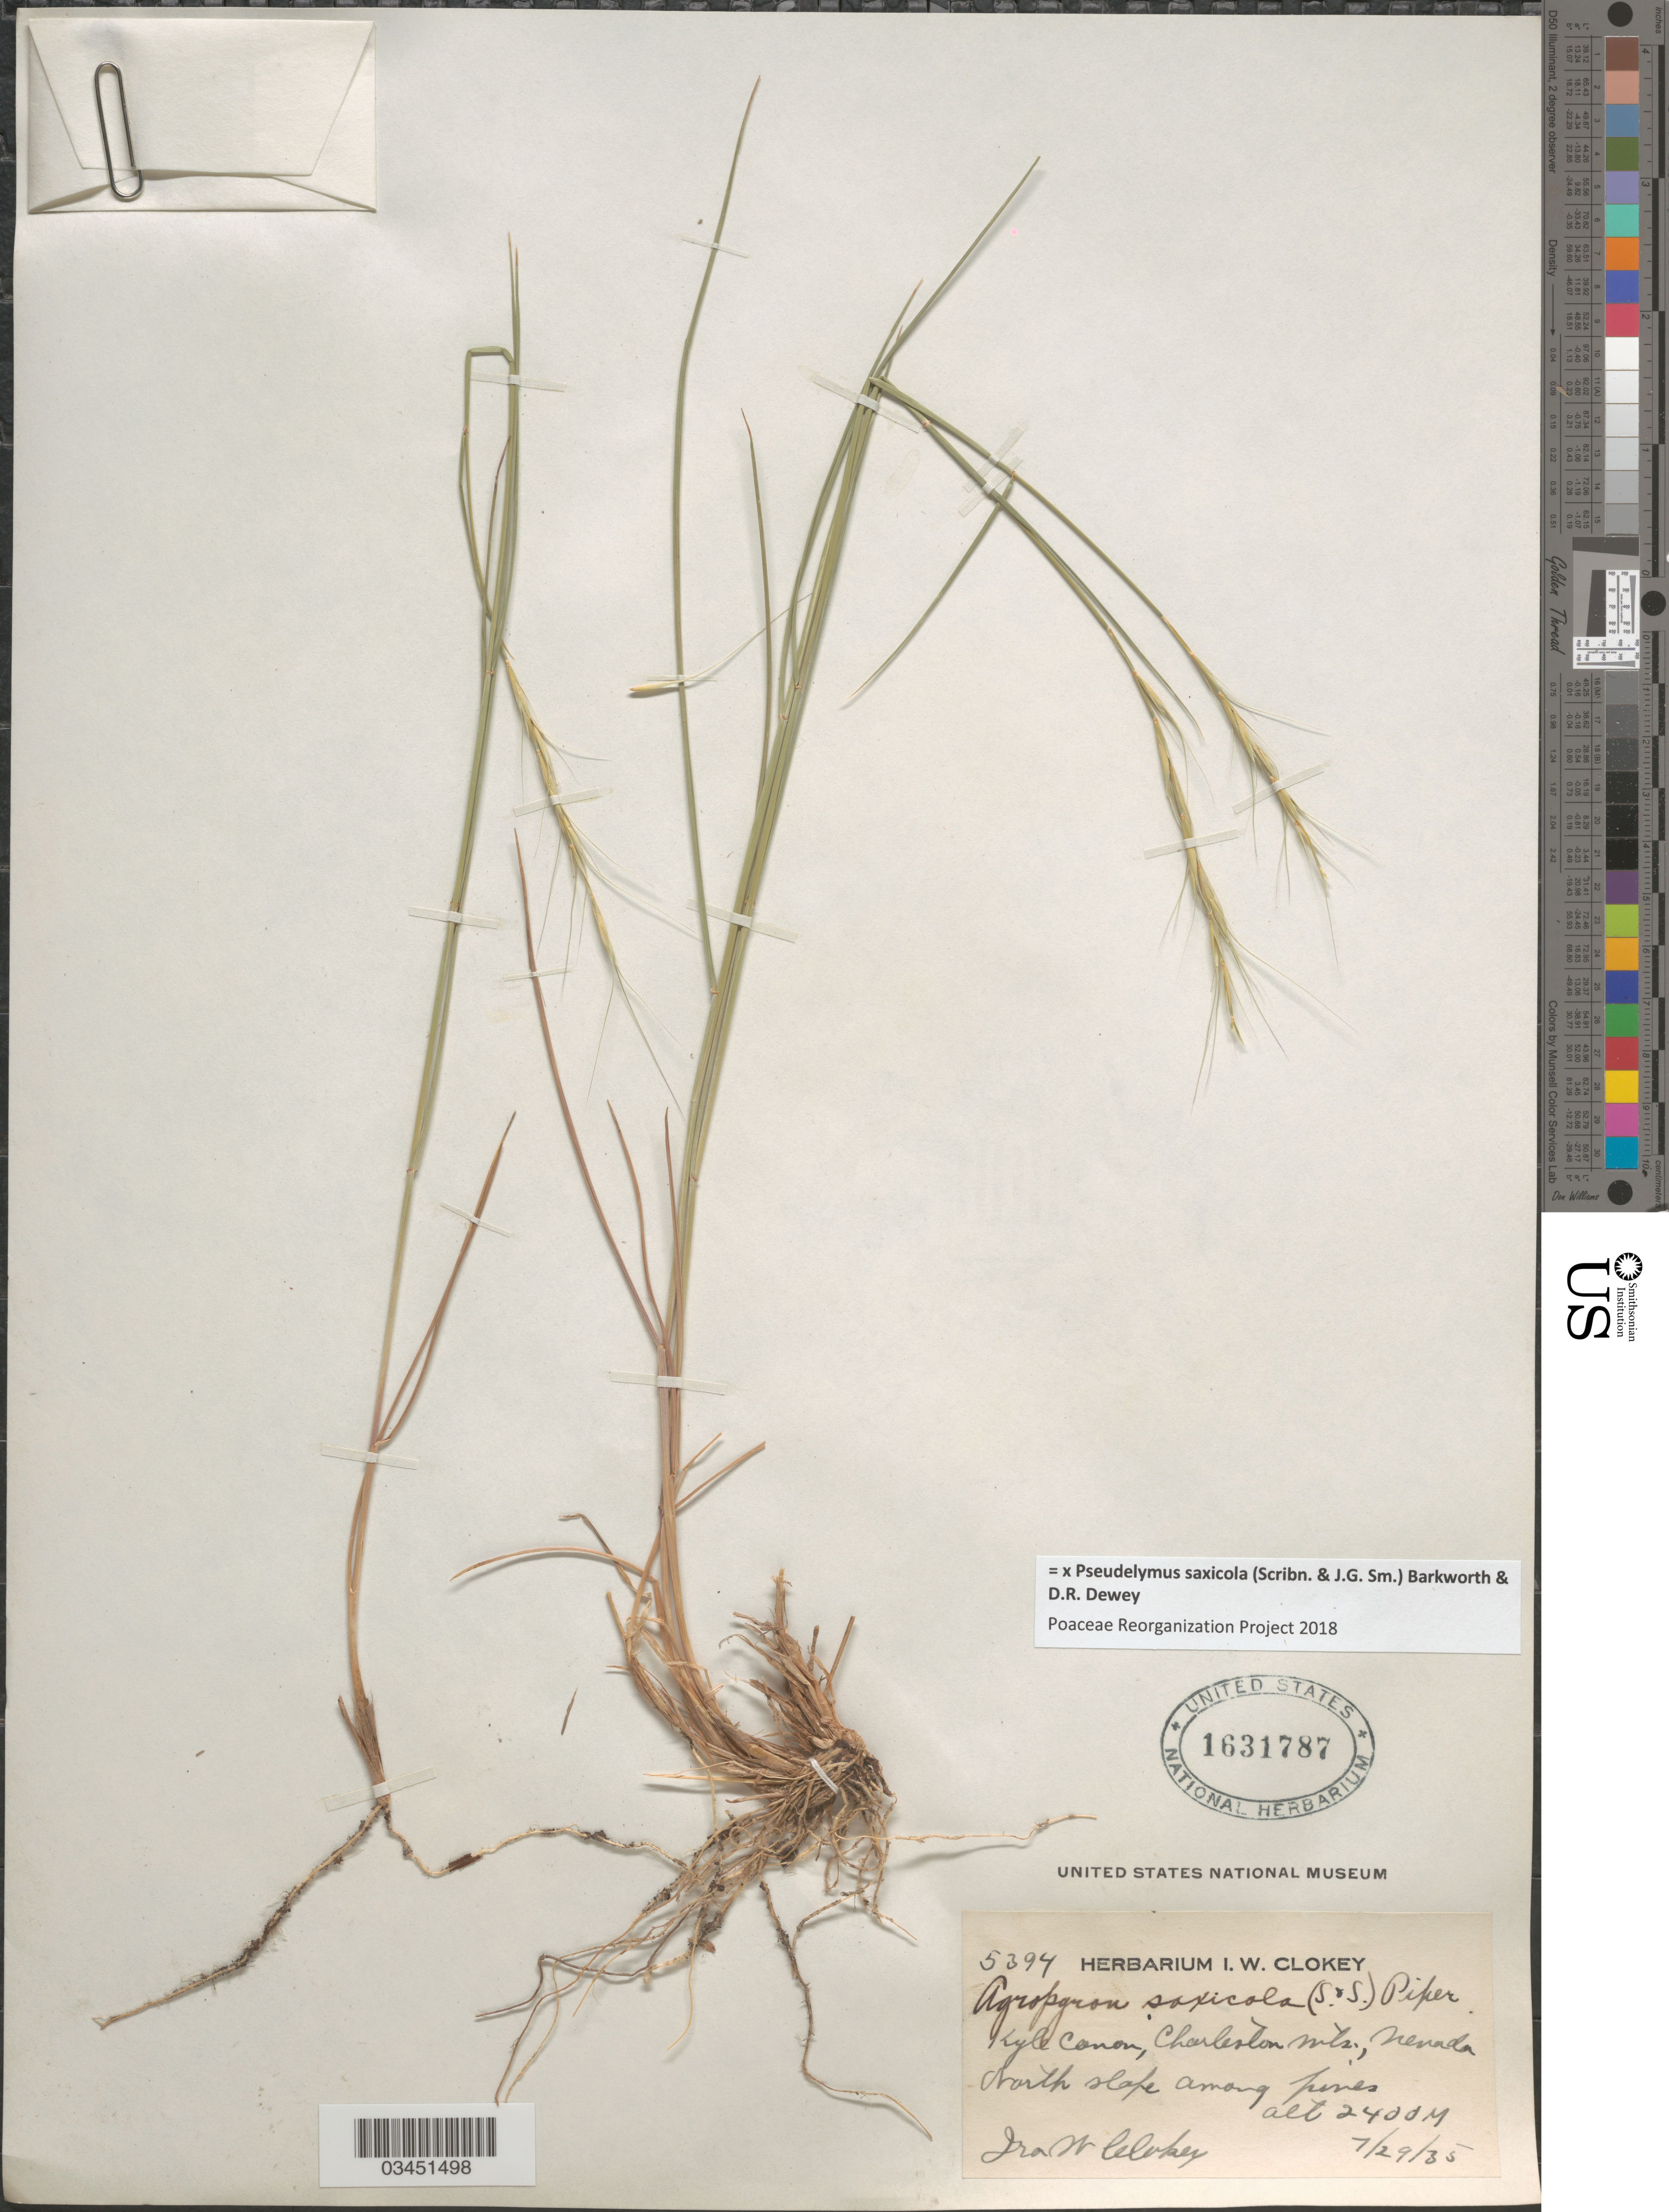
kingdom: Plantae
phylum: Tracheophyta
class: Liliopsida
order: Poales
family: Poaceae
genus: Pseudelymus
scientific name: x Pseudelymus saxicola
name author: (Scribn. & J.G. Sm.) Barkworth & Dewey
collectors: I. W. Clokey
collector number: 5394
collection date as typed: Transcribed d/m/y: 29/7/35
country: United States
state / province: Nevada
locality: Kyle Canon, Charleston Mts., North slope among pines.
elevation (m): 2400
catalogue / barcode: US 1631787